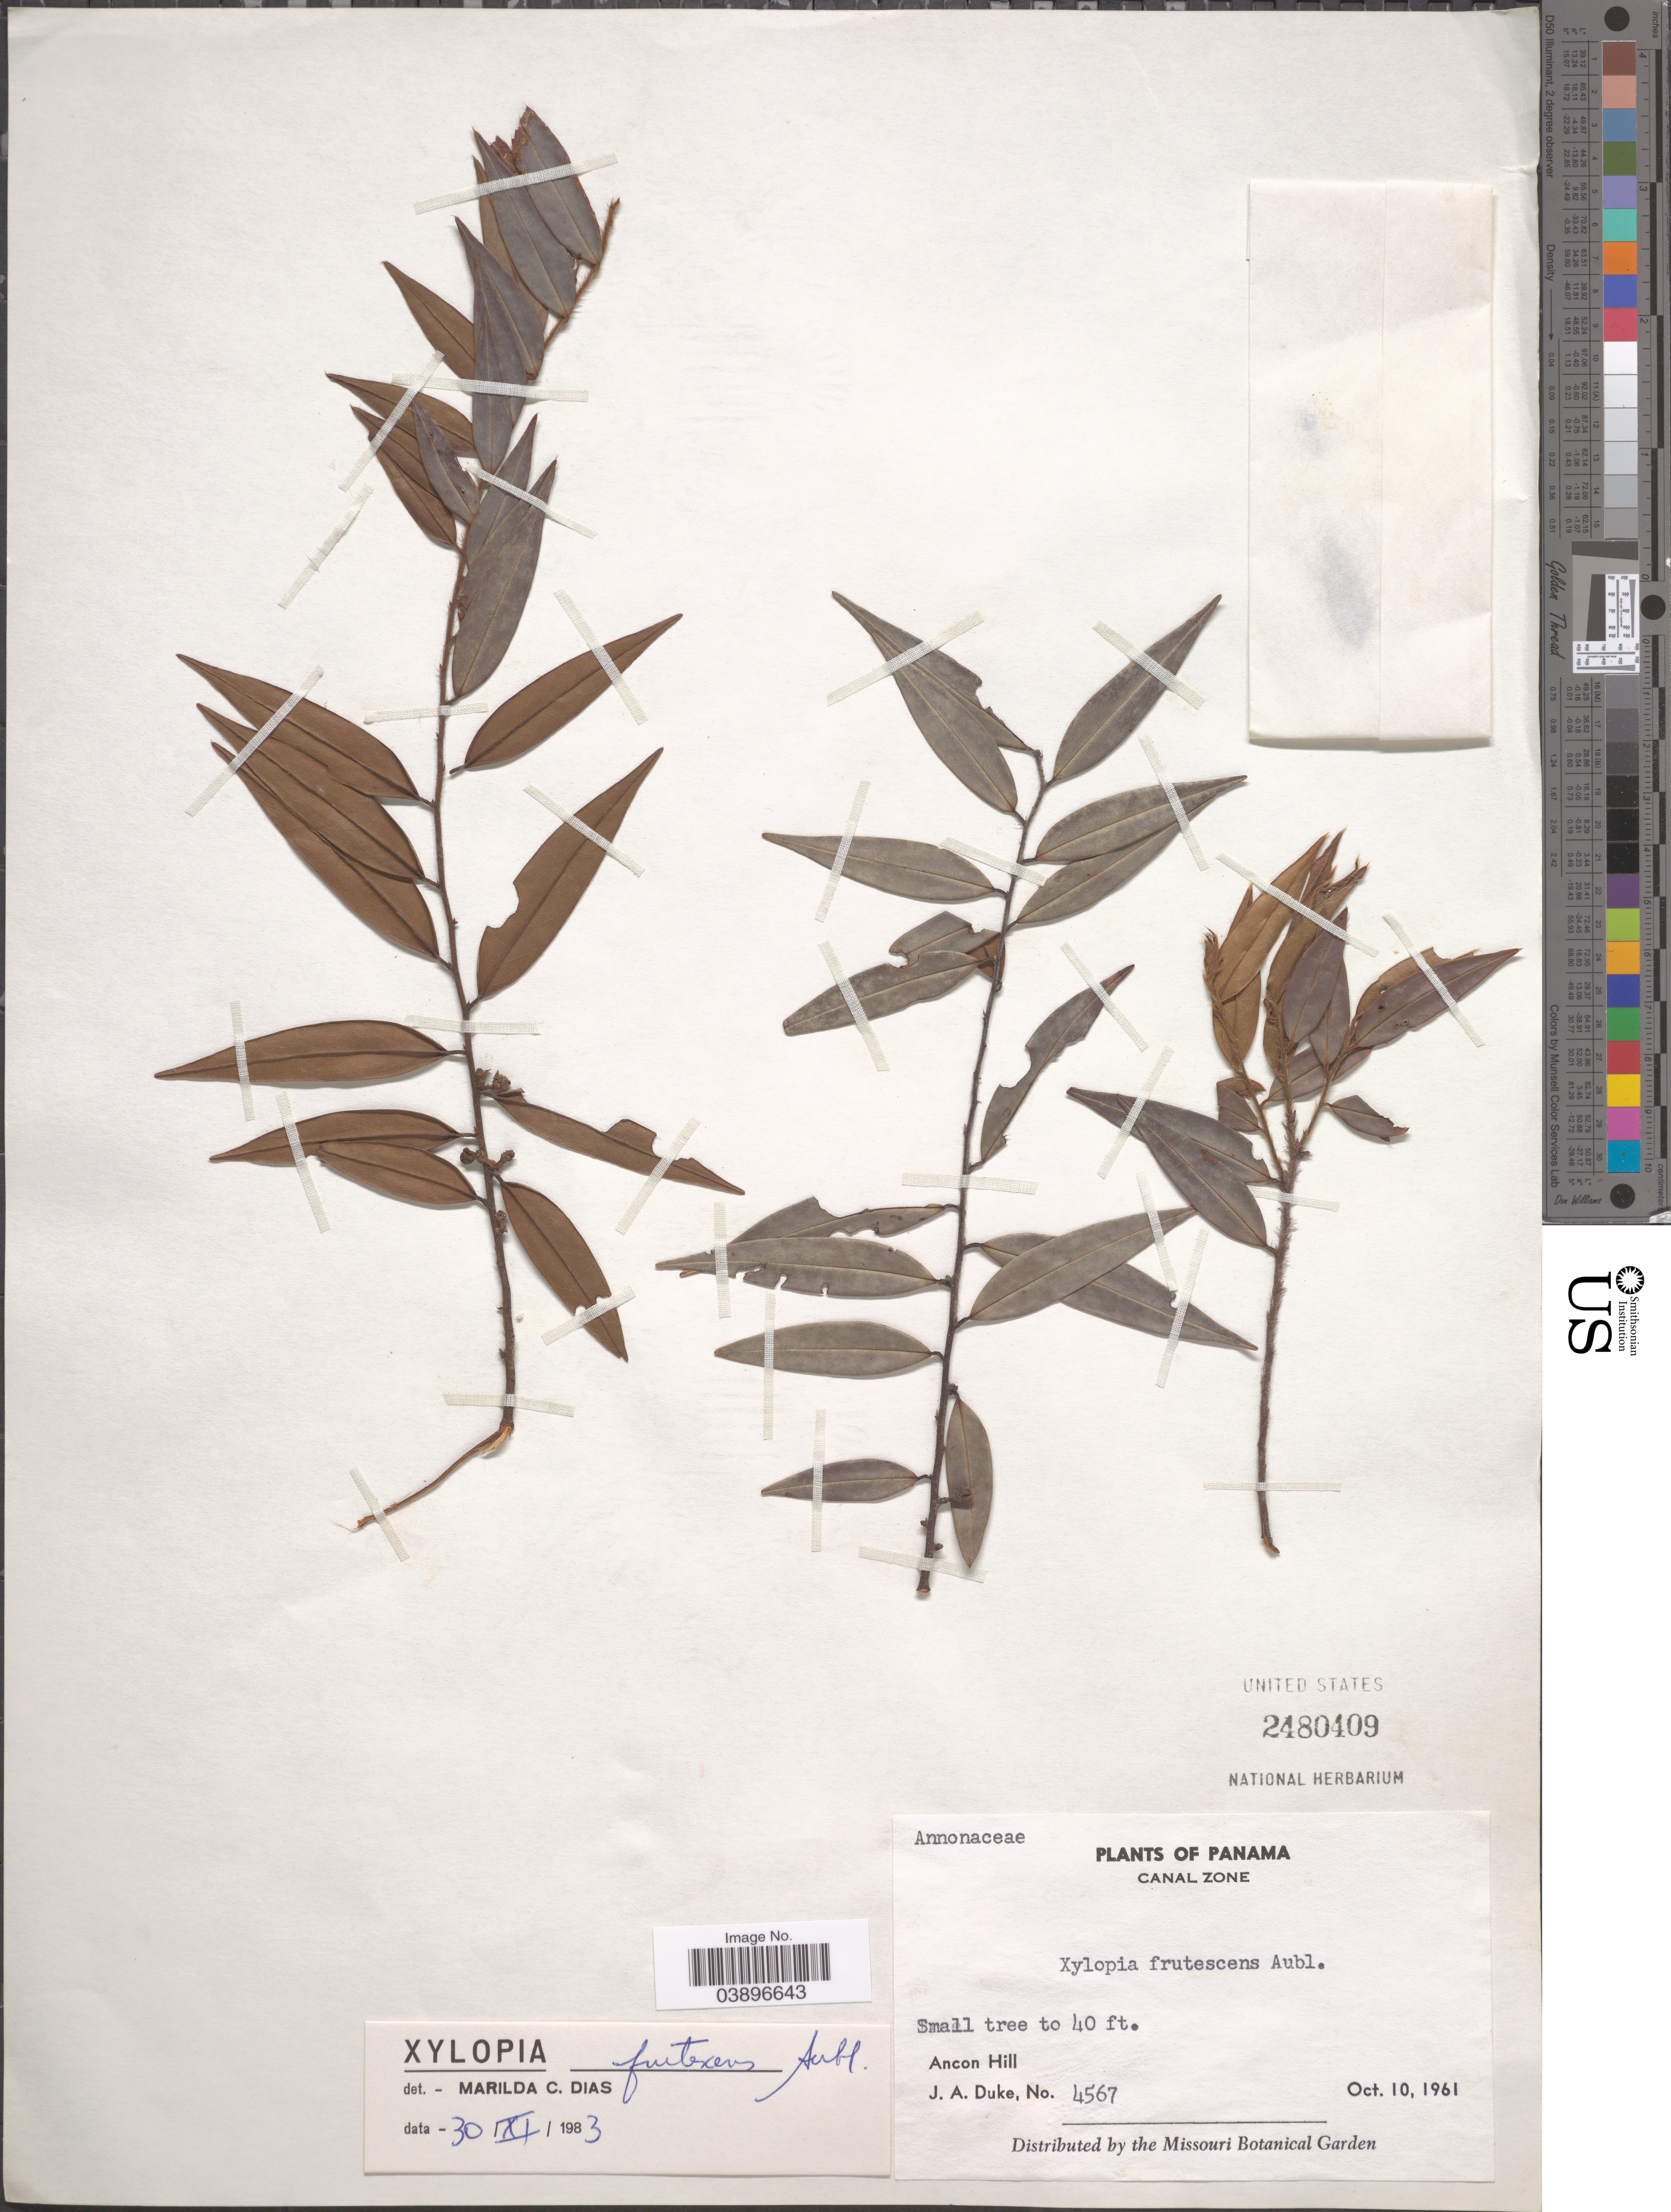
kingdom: Plantae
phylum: Tracheophyta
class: Magnoliopsida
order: Magnoliales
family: Annonaceae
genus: Xylopia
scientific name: Xylopia frutescens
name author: Aubl.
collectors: J. A. Duke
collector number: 4567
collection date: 1961-10-10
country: Panama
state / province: Colón / Panamá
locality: Canal Zone. Ancon Hill.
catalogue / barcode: US 2480409